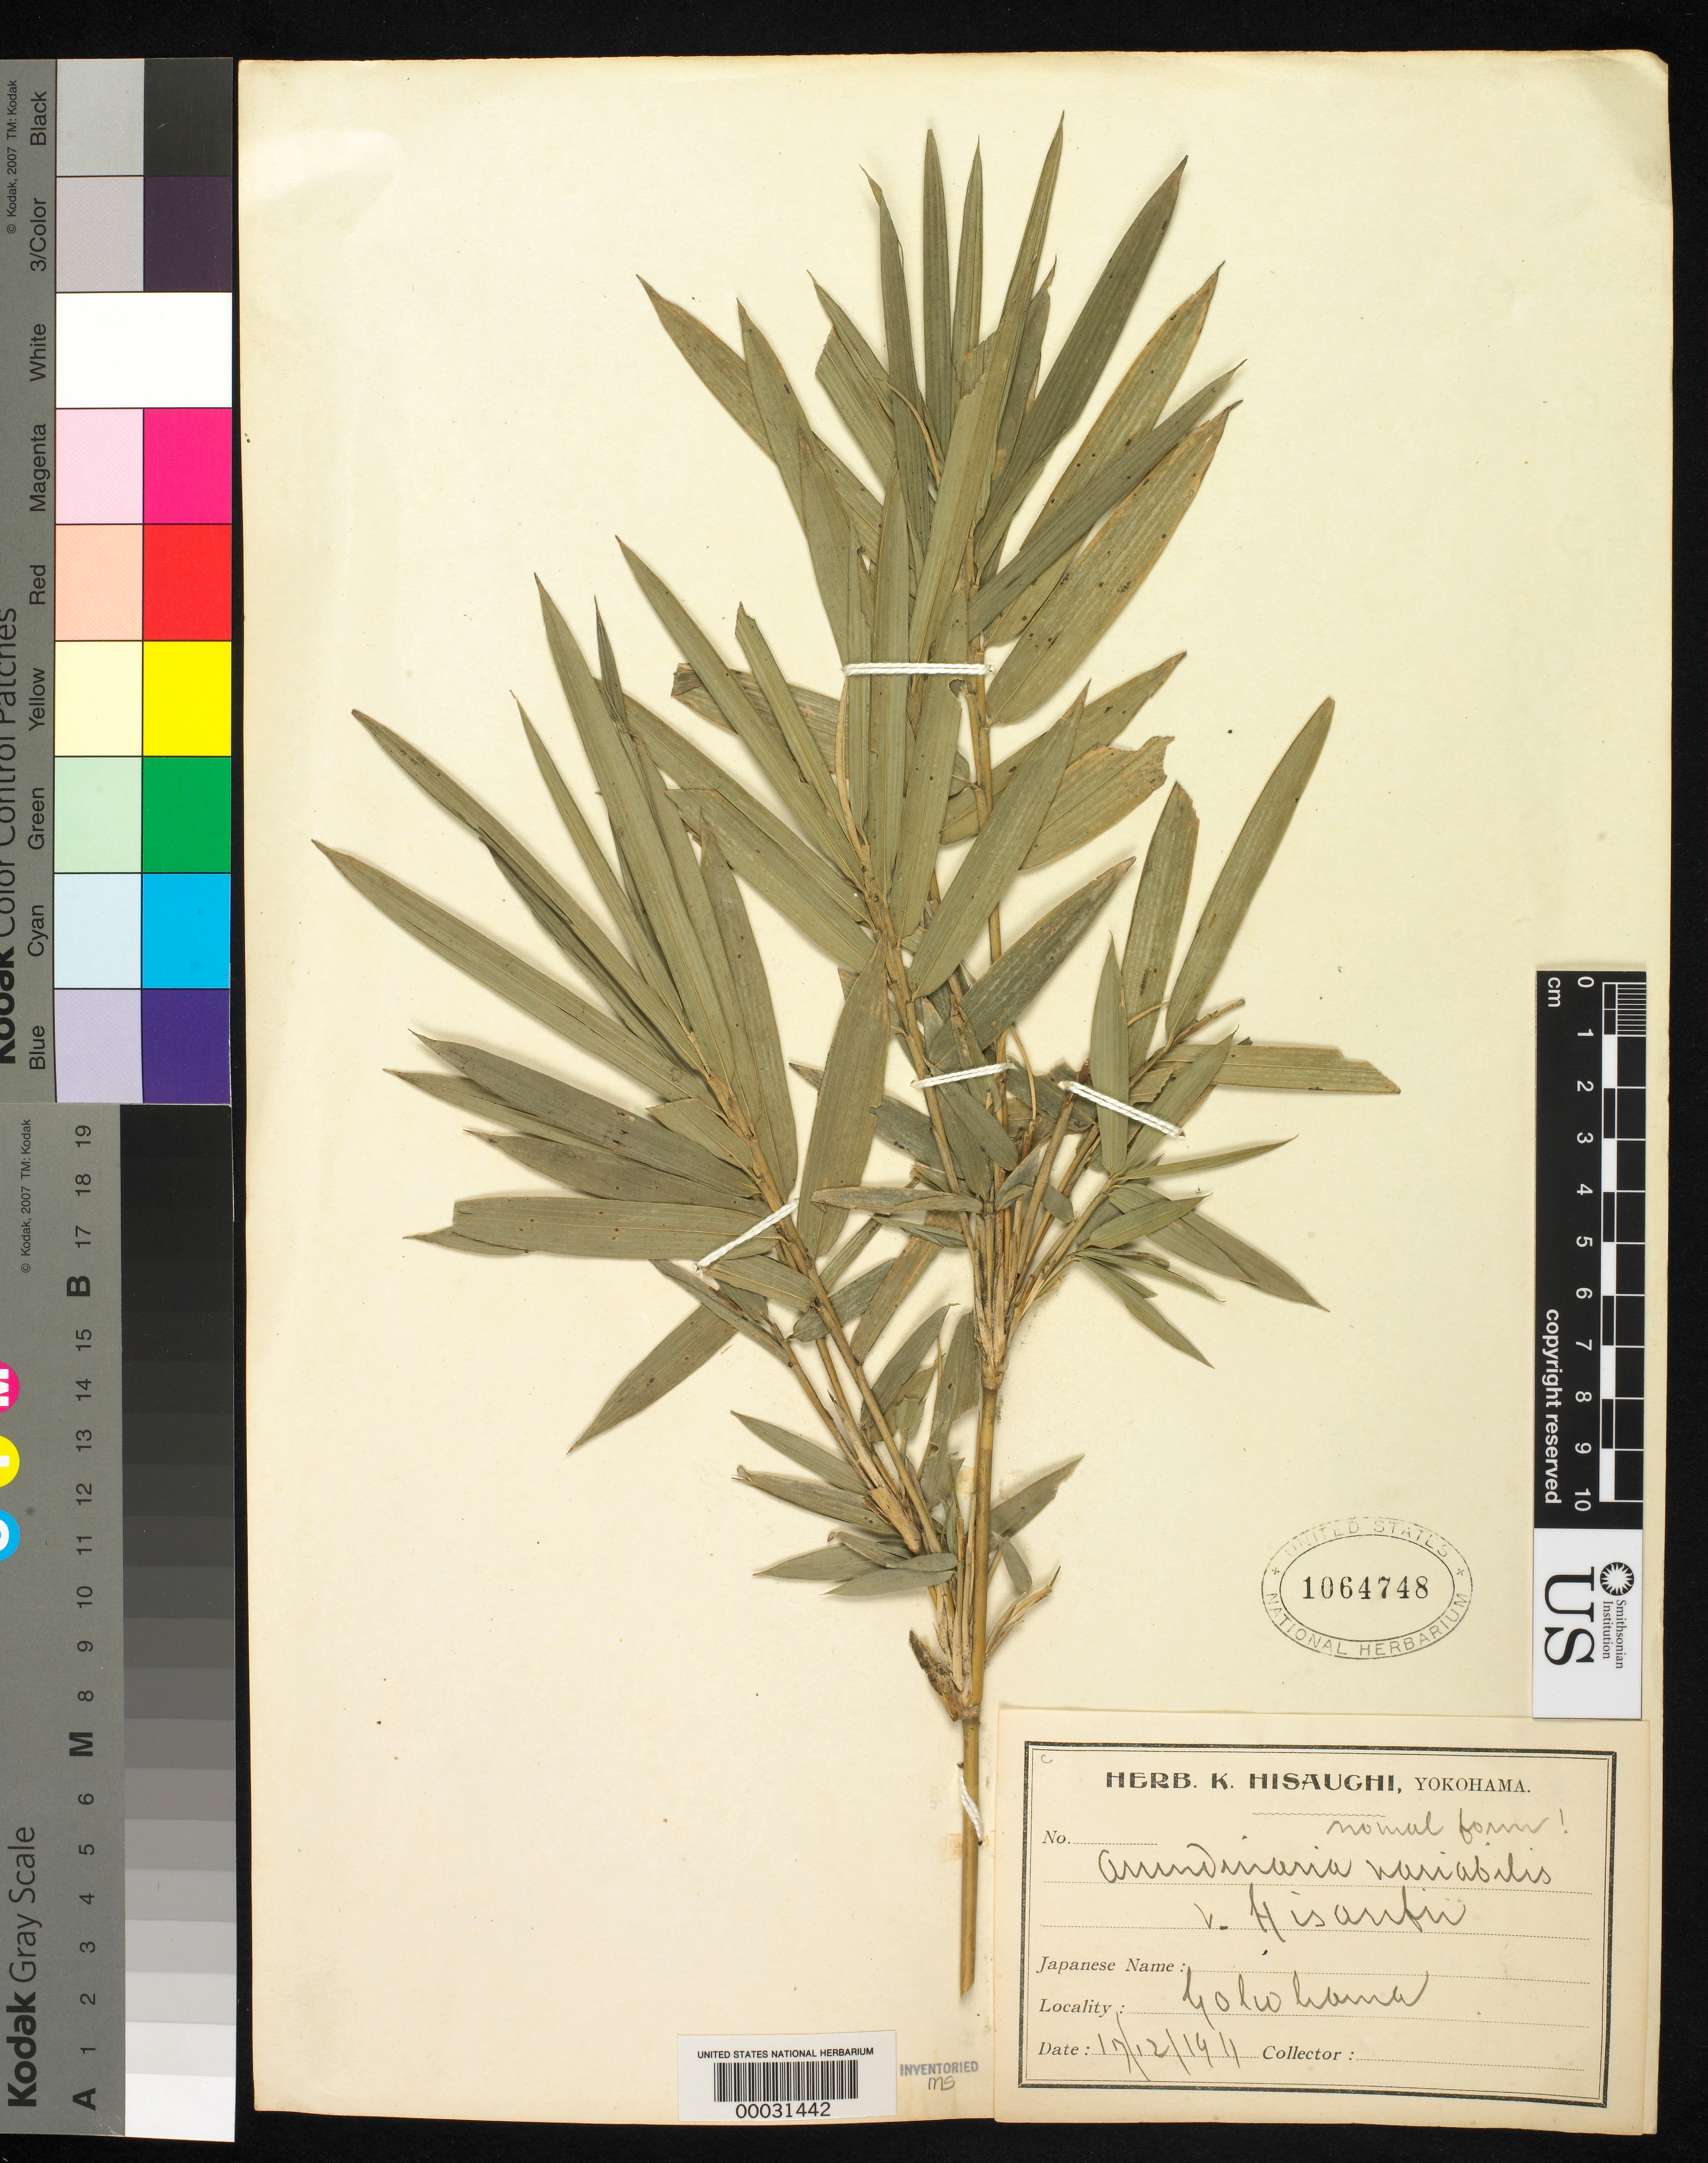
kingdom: Plantae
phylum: Tracheophyta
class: Liliopsida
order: Poales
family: Poaceae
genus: Pleioblastus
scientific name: Pleioblastus fortunei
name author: (Van Houtte) Nakai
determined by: Poaceae Reorganization Project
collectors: K. Hisauchi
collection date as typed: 17 Dec 1911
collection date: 1911-12-17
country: Japan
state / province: Kanagawa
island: Honshu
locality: Yokohama.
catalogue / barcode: US 1064748